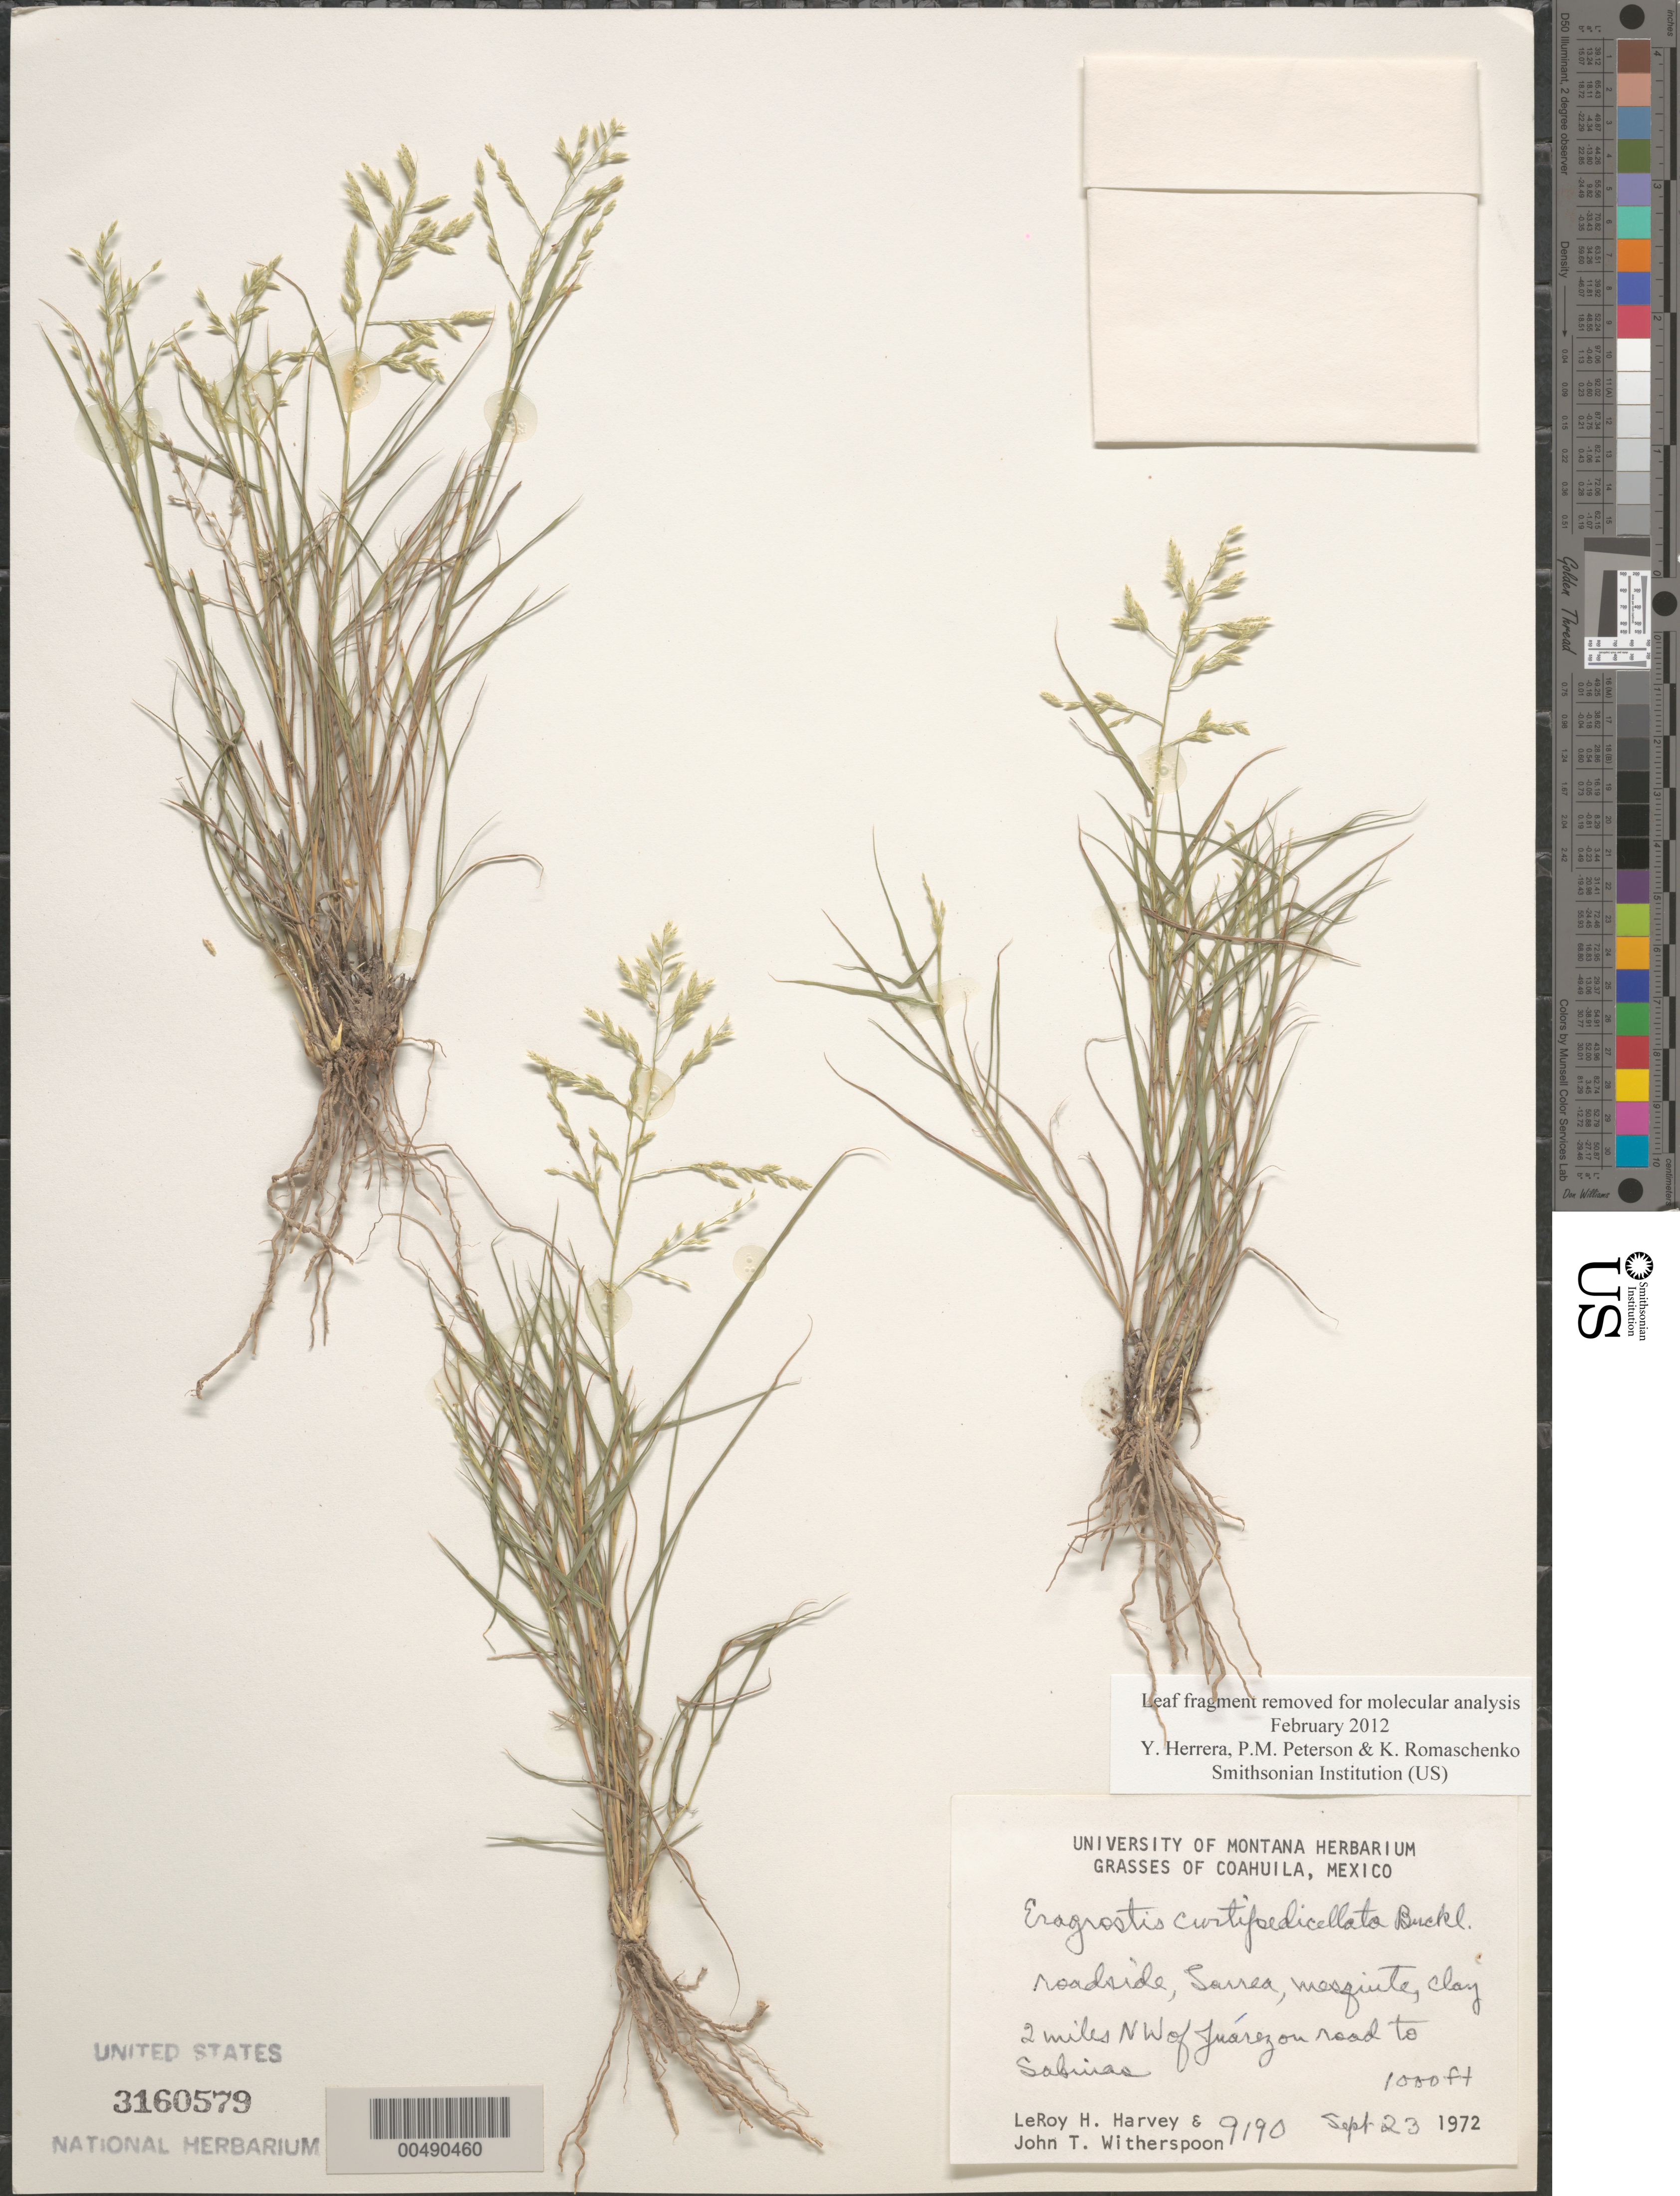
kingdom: Plantae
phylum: Tracheophyta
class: Liliopsida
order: Poales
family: Poaceae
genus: Eragrostis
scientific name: Eragrostis curtipedicellata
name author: Buckley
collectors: L. H. Harvey & J. Witherspoon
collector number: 9190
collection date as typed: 23 Sep 1972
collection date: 1972-09-23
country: Mexico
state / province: Coahuila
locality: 2 mi NW of Juárez on rd to Sabinas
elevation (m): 305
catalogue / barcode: US 3160579